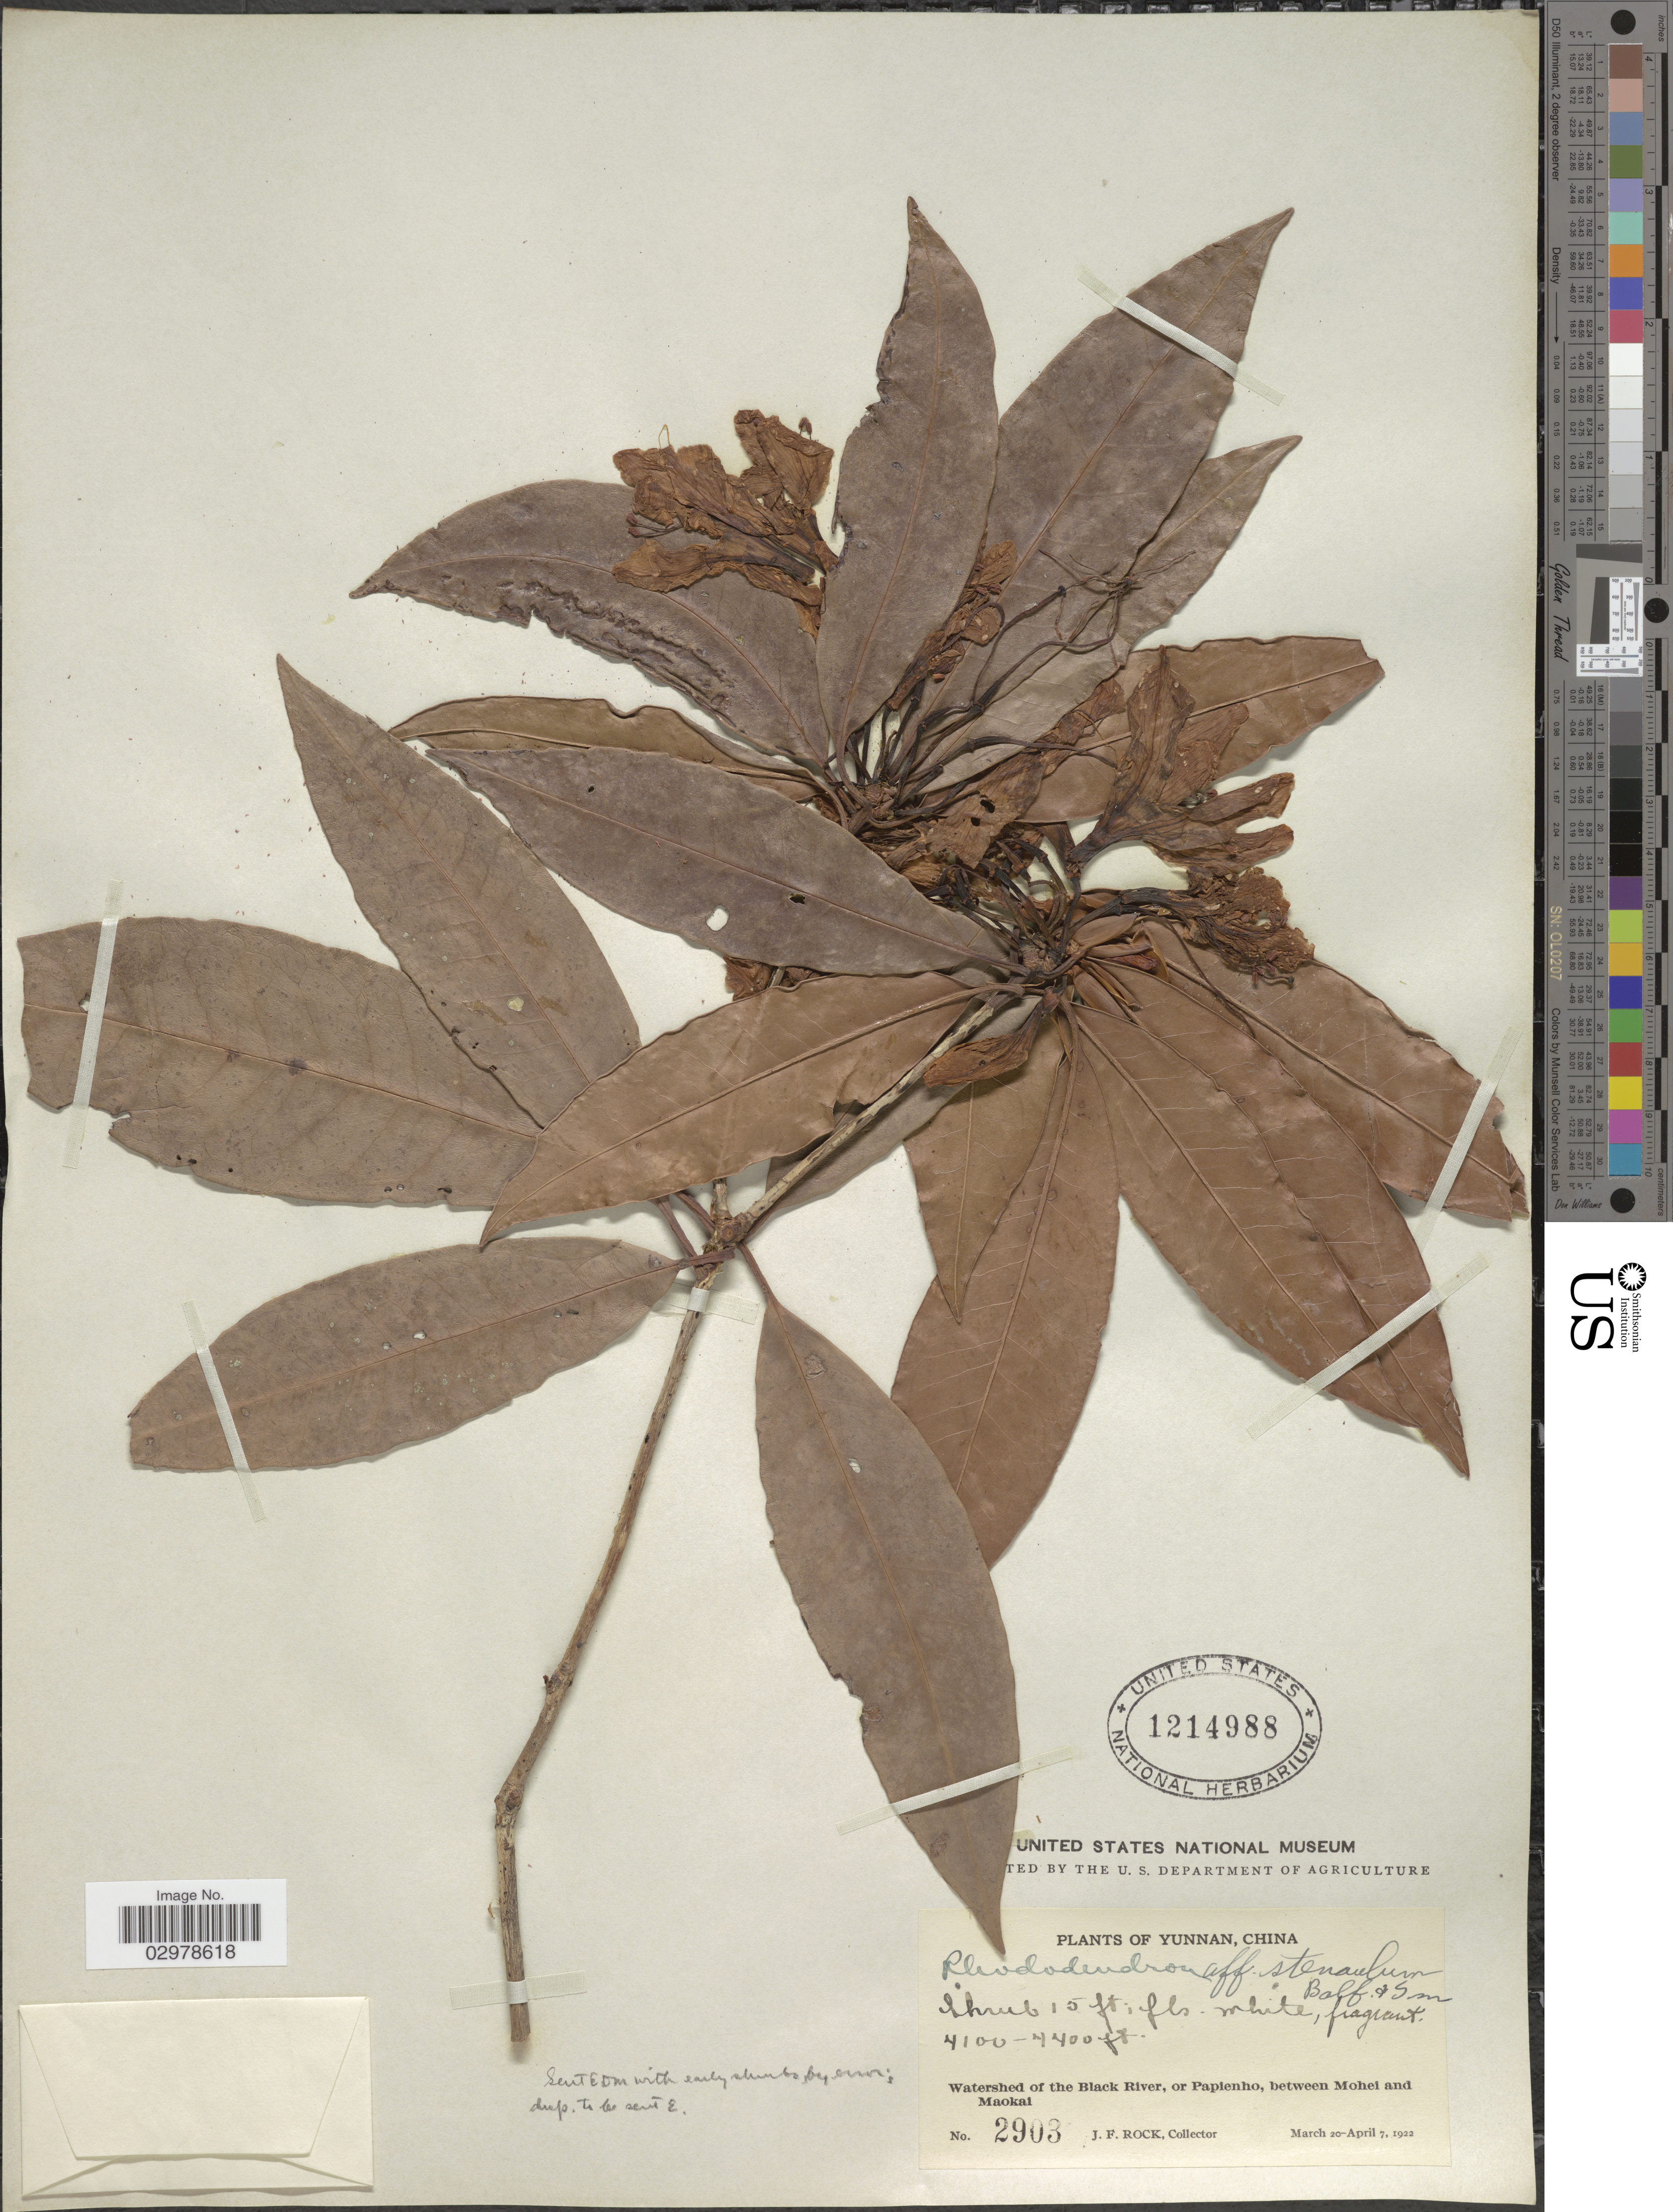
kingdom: Plantae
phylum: Tracheophyta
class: Magnoliopsida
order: Ericales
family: Ericaceae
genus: Rhododendron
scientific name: Rhododendron stenaulum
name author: Balf. f. & W.W. Sm.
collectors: J. Rock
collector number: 2903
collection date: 1922-03-20/1922-04-07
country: China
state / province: Yunnan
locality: Watershed of the Black River, or Papienho, between Mohei and Maokai.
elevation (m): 1250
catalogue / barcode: US 1214988